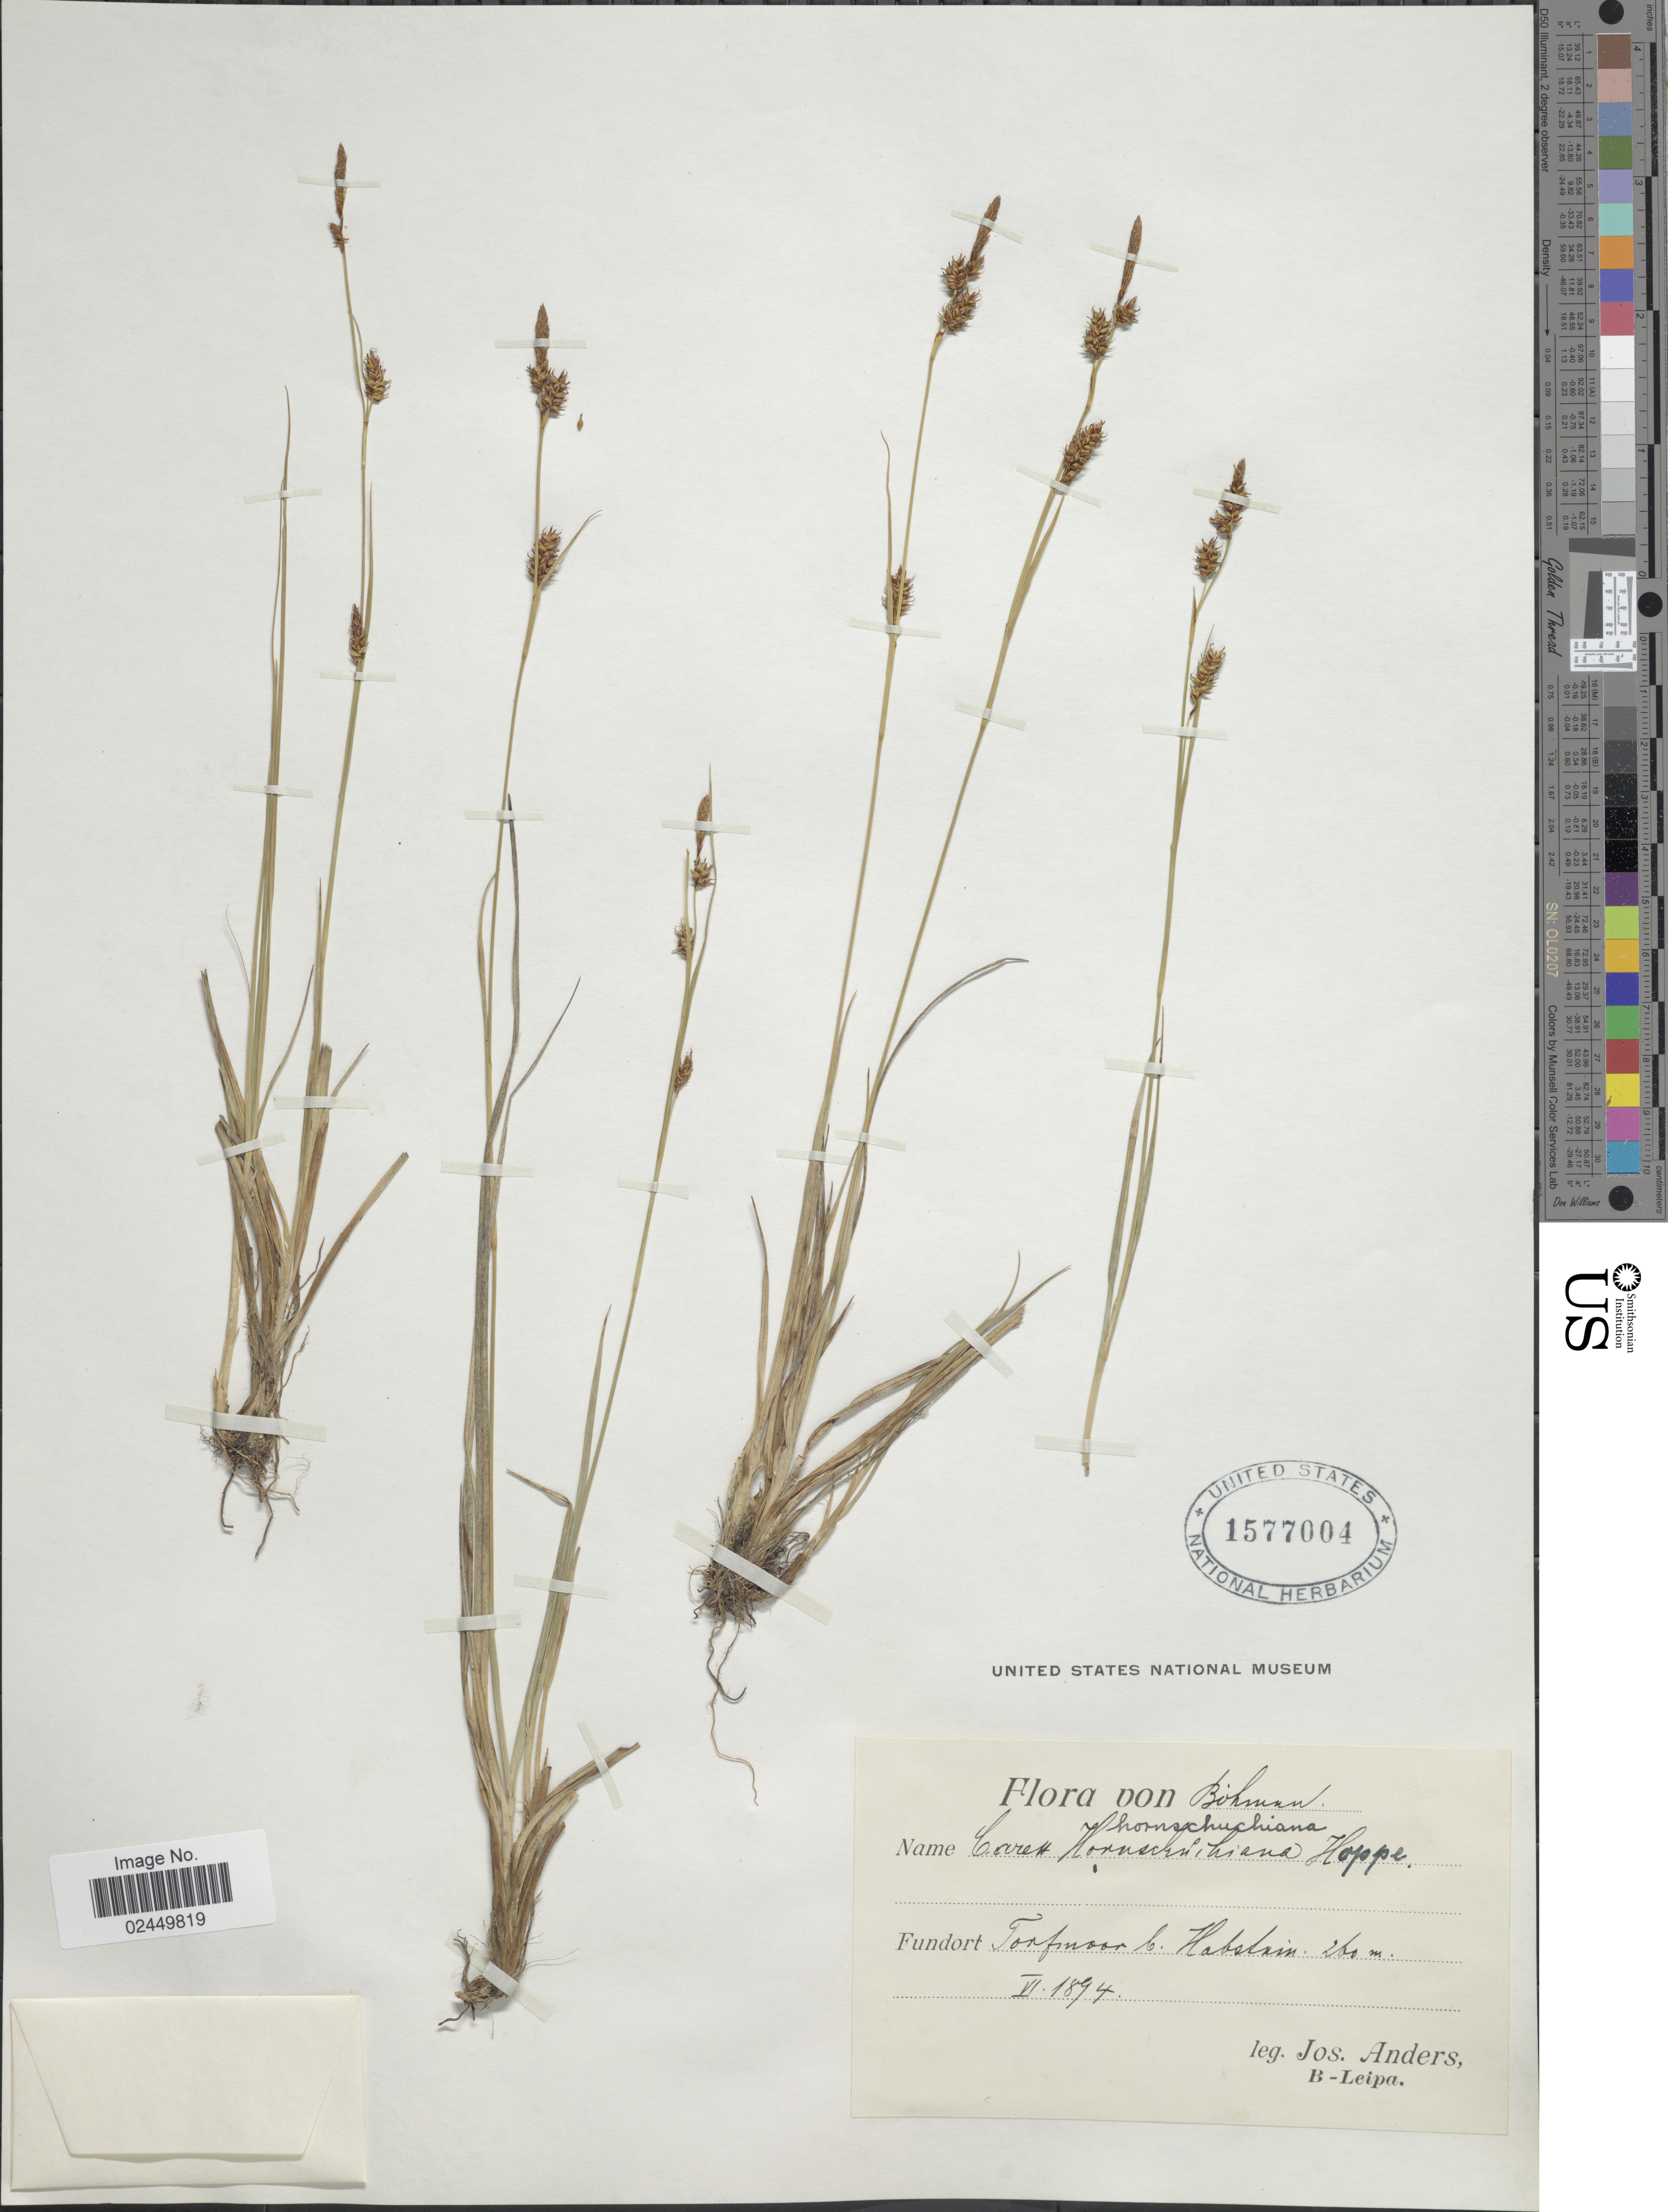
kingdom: Plantae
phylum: Tracheophyta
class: Liliopsida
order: Poales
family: Cyperaceae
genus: Carex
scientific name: Carex hostiana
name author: DC.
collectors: J. Anders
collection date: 1894-06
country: Czechia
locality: Bohman. Tonfmoor b. Habstrin [interpreted]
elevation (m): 260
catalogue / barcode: US 1577004